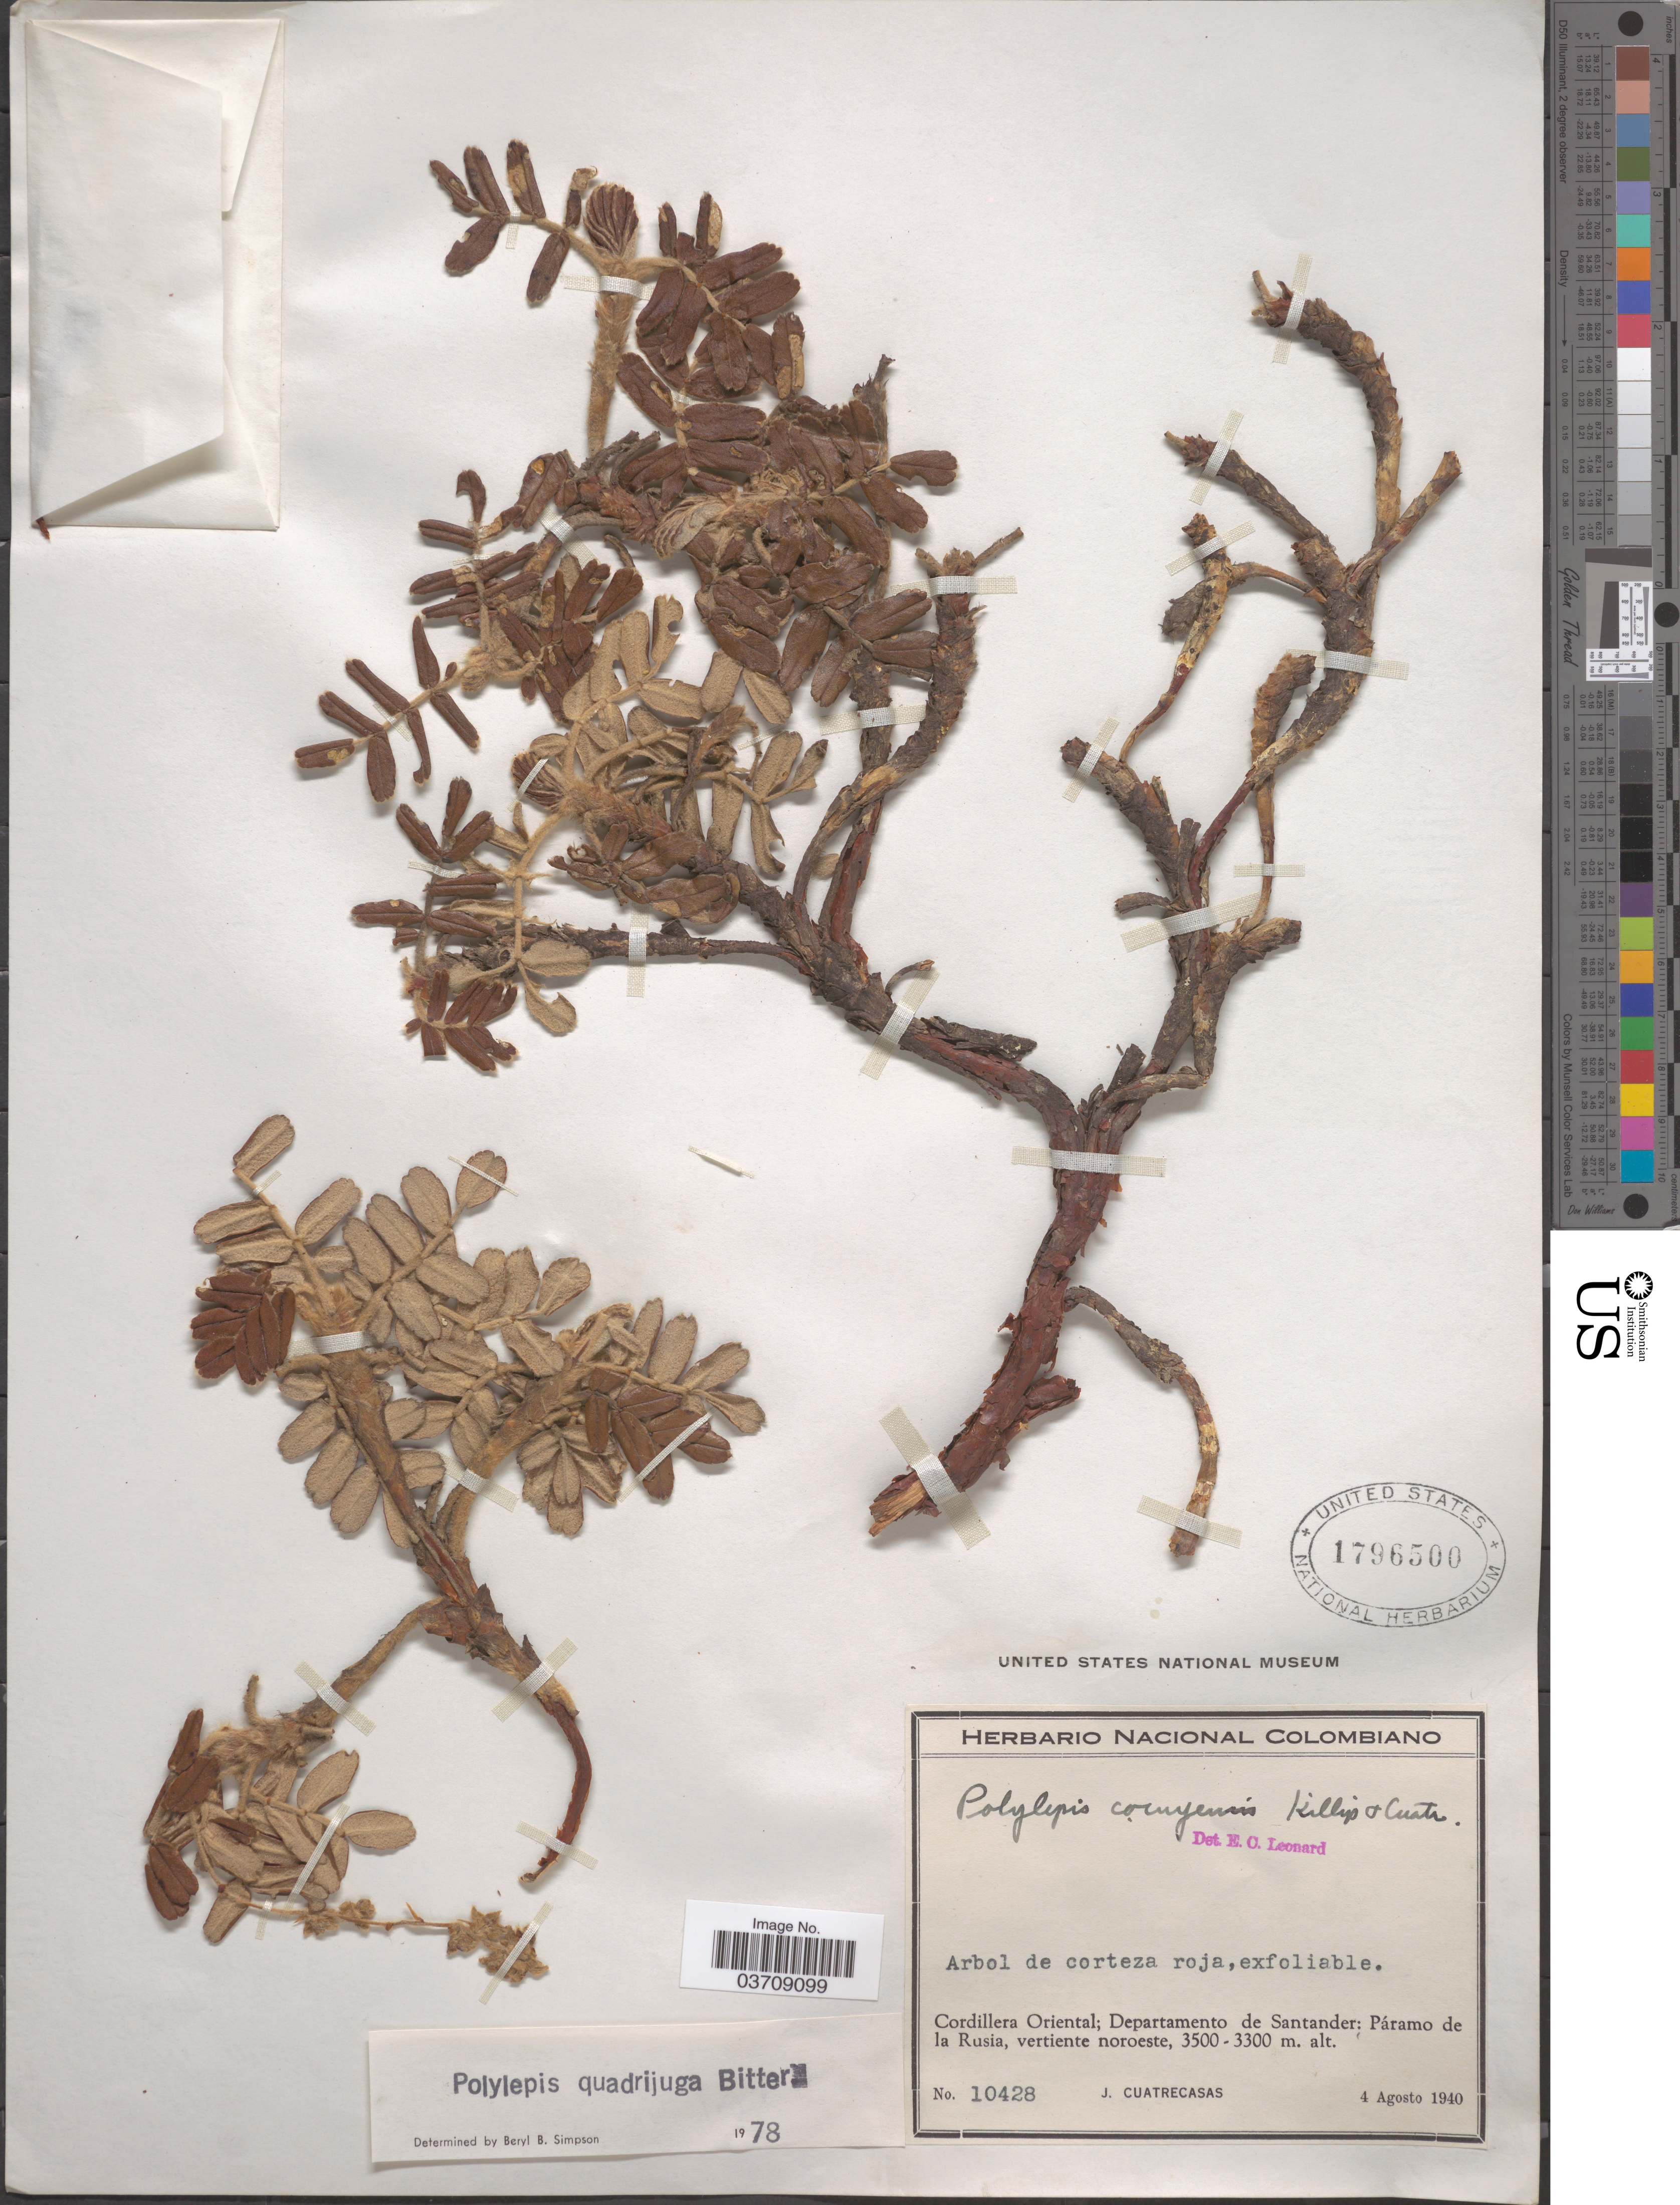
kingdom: Plantae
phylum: Tracheophyta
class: Magnoliopsida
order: Rosales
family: Rosaceae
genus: Polylepis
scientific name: Polylepis quadrijuga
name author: Bitter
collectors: J. Cuatrecasas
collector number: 10428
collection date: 1940-08-04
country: Colombia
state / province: Santander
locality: Cordillera Oriental; Departamento de Santander: Páramo de la Rusia, vertiente noroeste.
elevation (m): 3300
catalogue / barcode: US 1796500